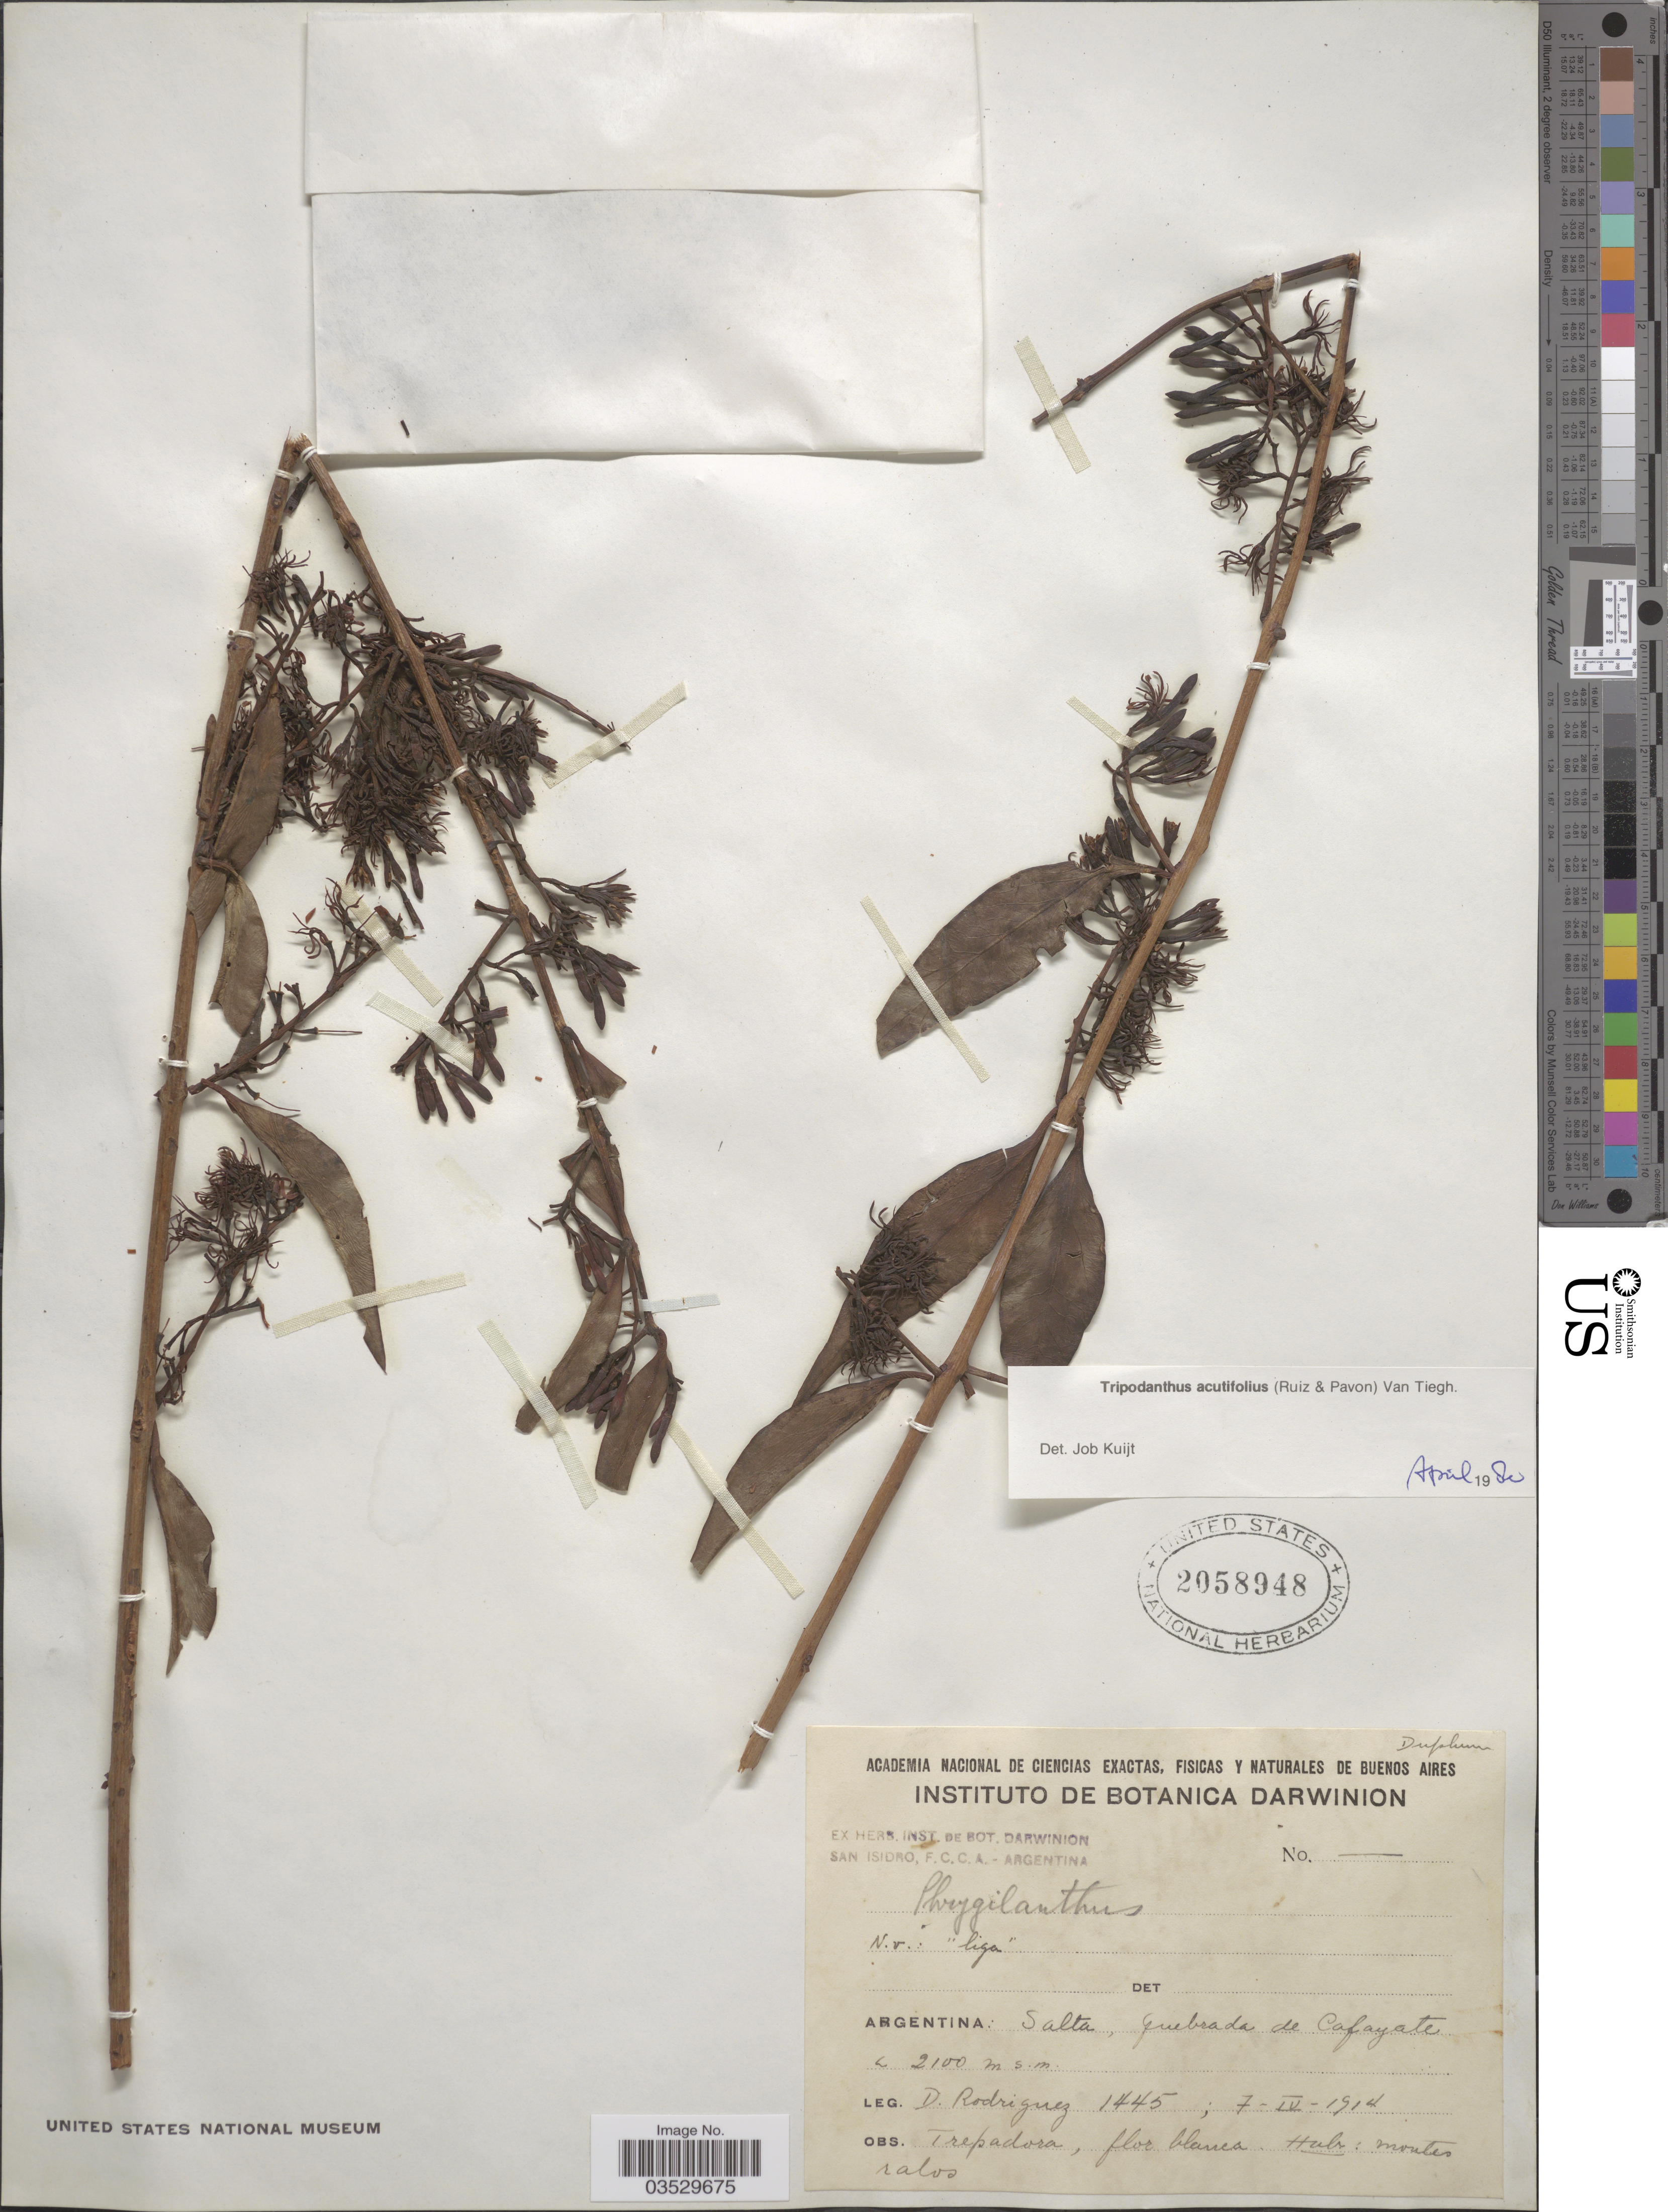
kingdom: Plantae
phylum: Tracheophyta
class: Magnoliopsida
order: Santalales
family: Loranthaceae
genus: Tripodanthus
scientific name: Tripodanthus acutifolius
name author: Tiegh.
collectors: D. Rodriguez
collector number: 1445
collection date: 1914-04-07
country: Argentina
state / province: Salta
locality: Quebrada de Cafayate.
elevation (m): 2100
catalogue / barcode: US 2058948